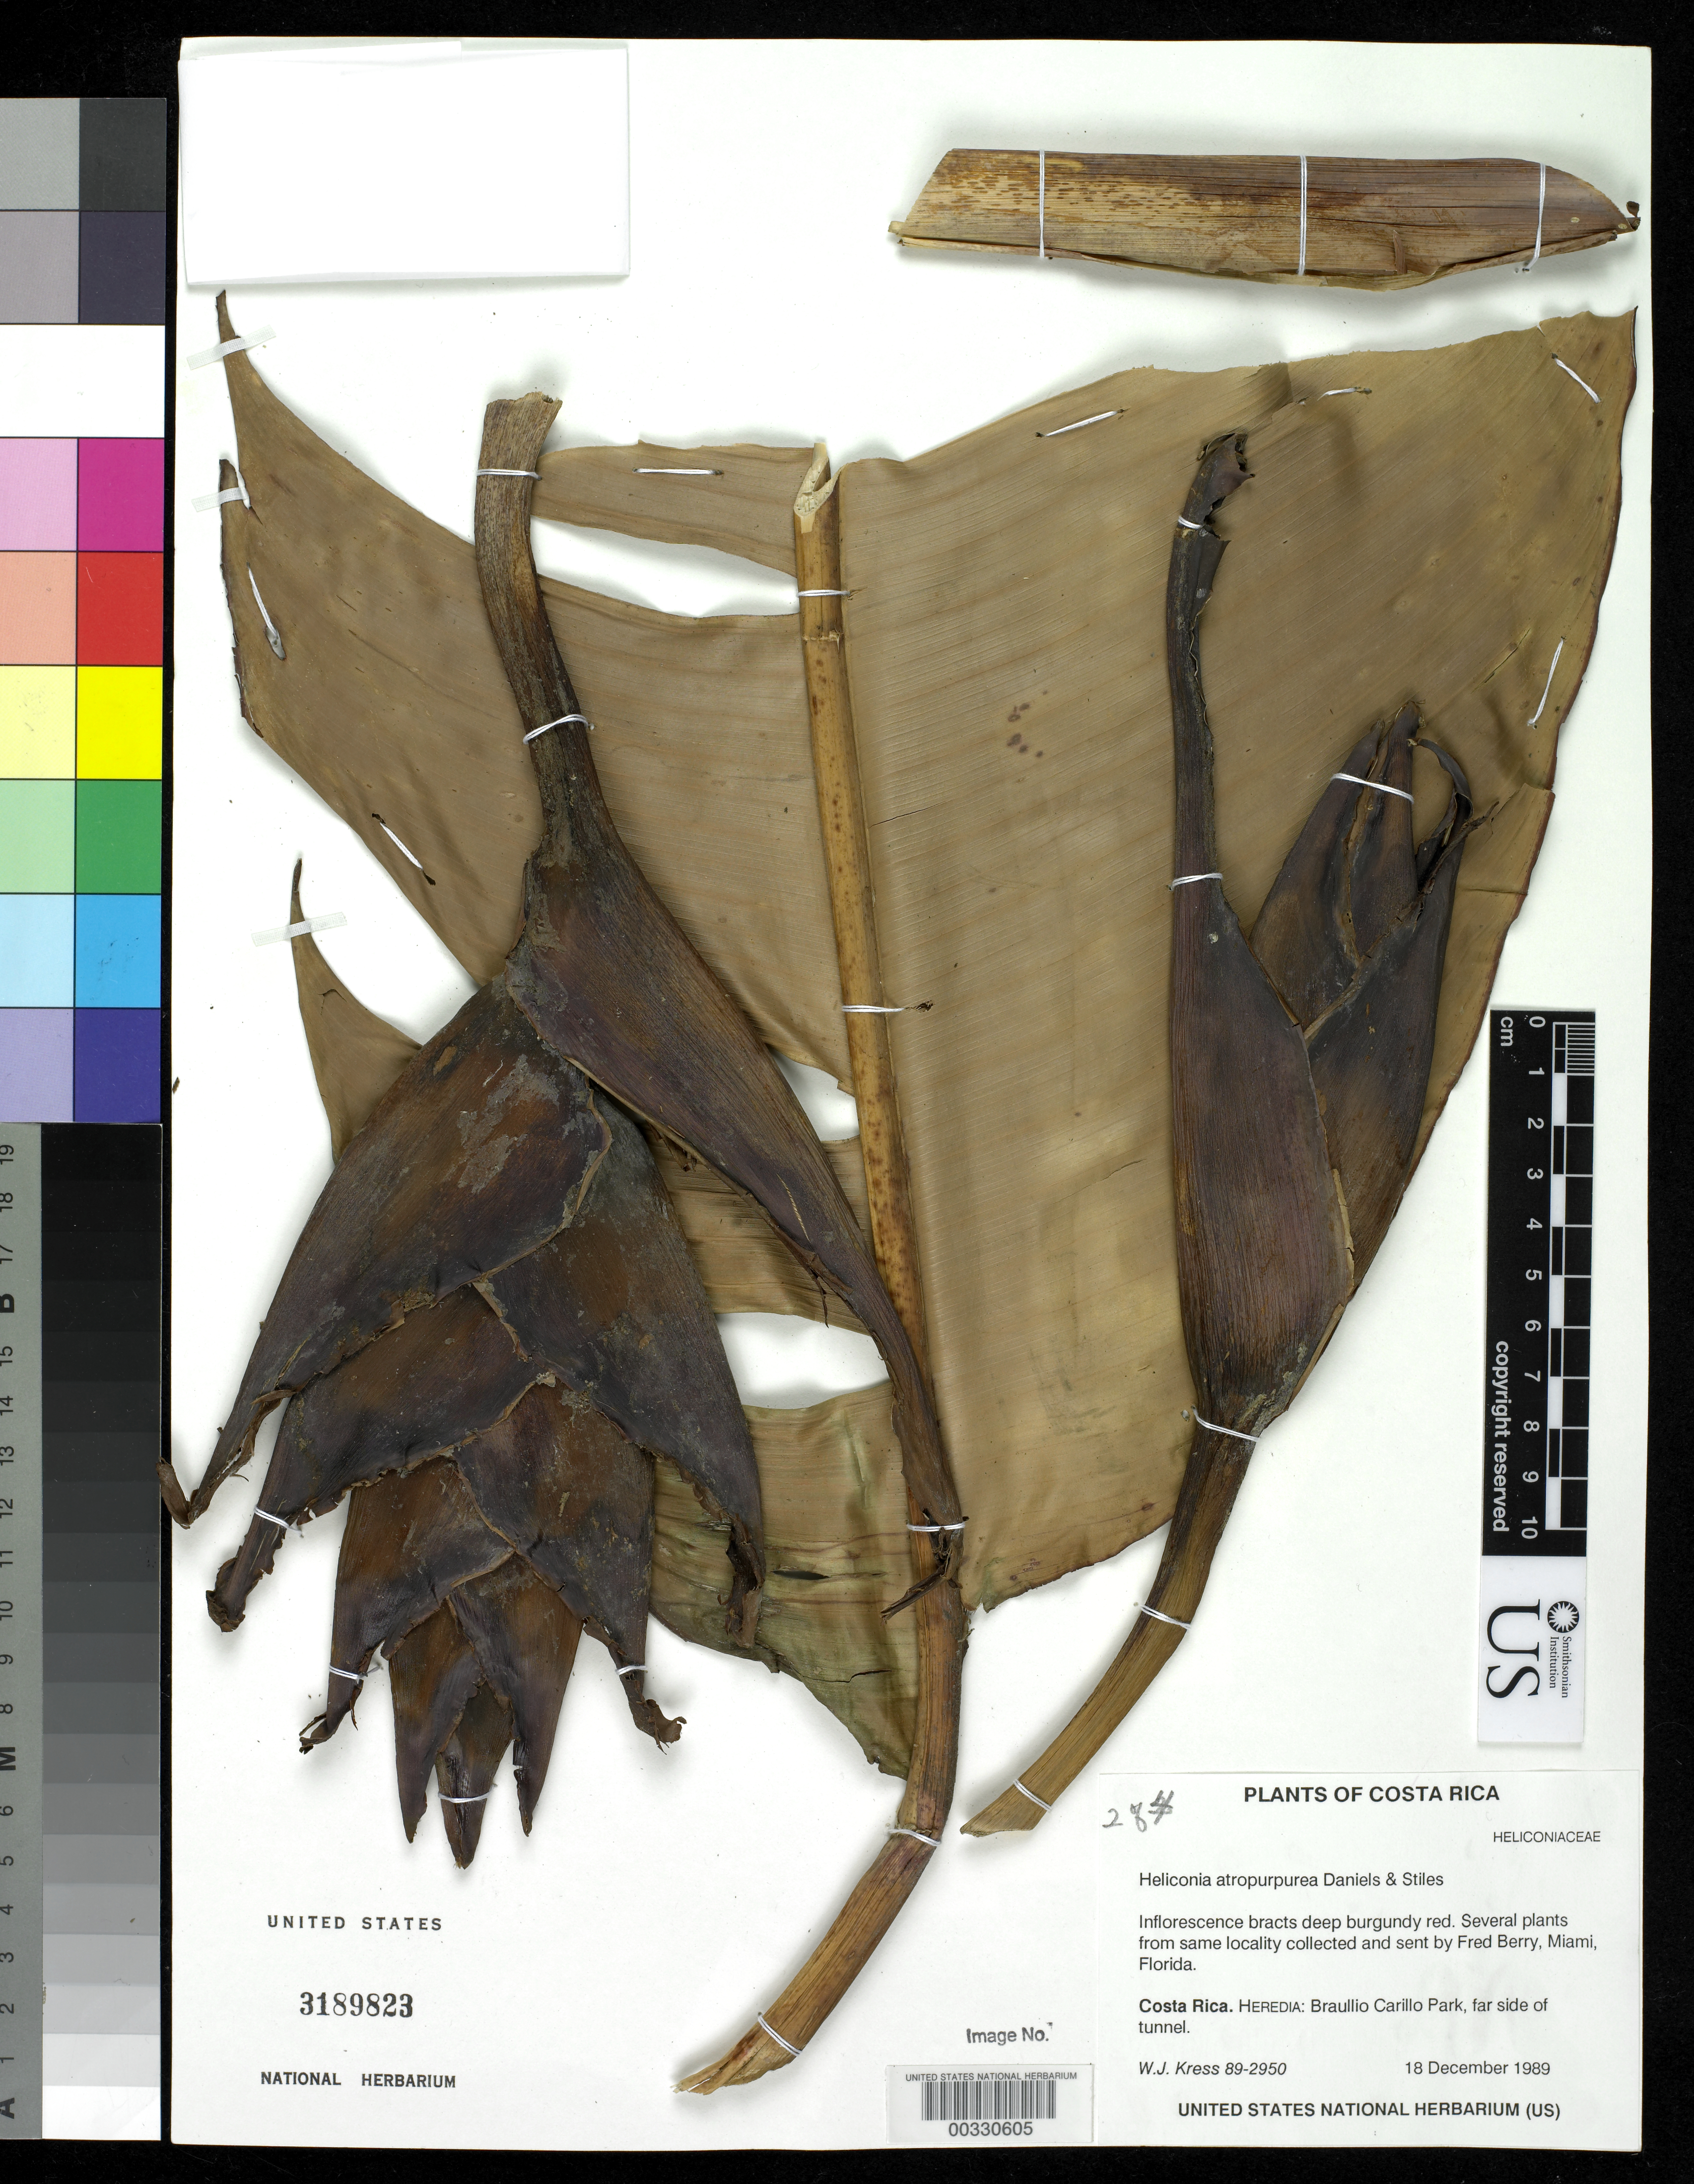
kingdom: Plantae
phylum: Tracheophyta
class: Liliopsida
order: Zingiberales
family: Heliconiaceae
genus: Heliconia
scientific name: Heliconia atropurpurea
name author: G.S. Daniels & F.G. Stiles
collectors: W. J. Kress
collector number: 89-2950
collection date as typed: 18 Dec 1989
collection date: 1989-12-18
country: Costa Rica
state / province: Heredia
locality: Braullio carillo park, far side of tunnel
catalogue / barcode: US 3189823